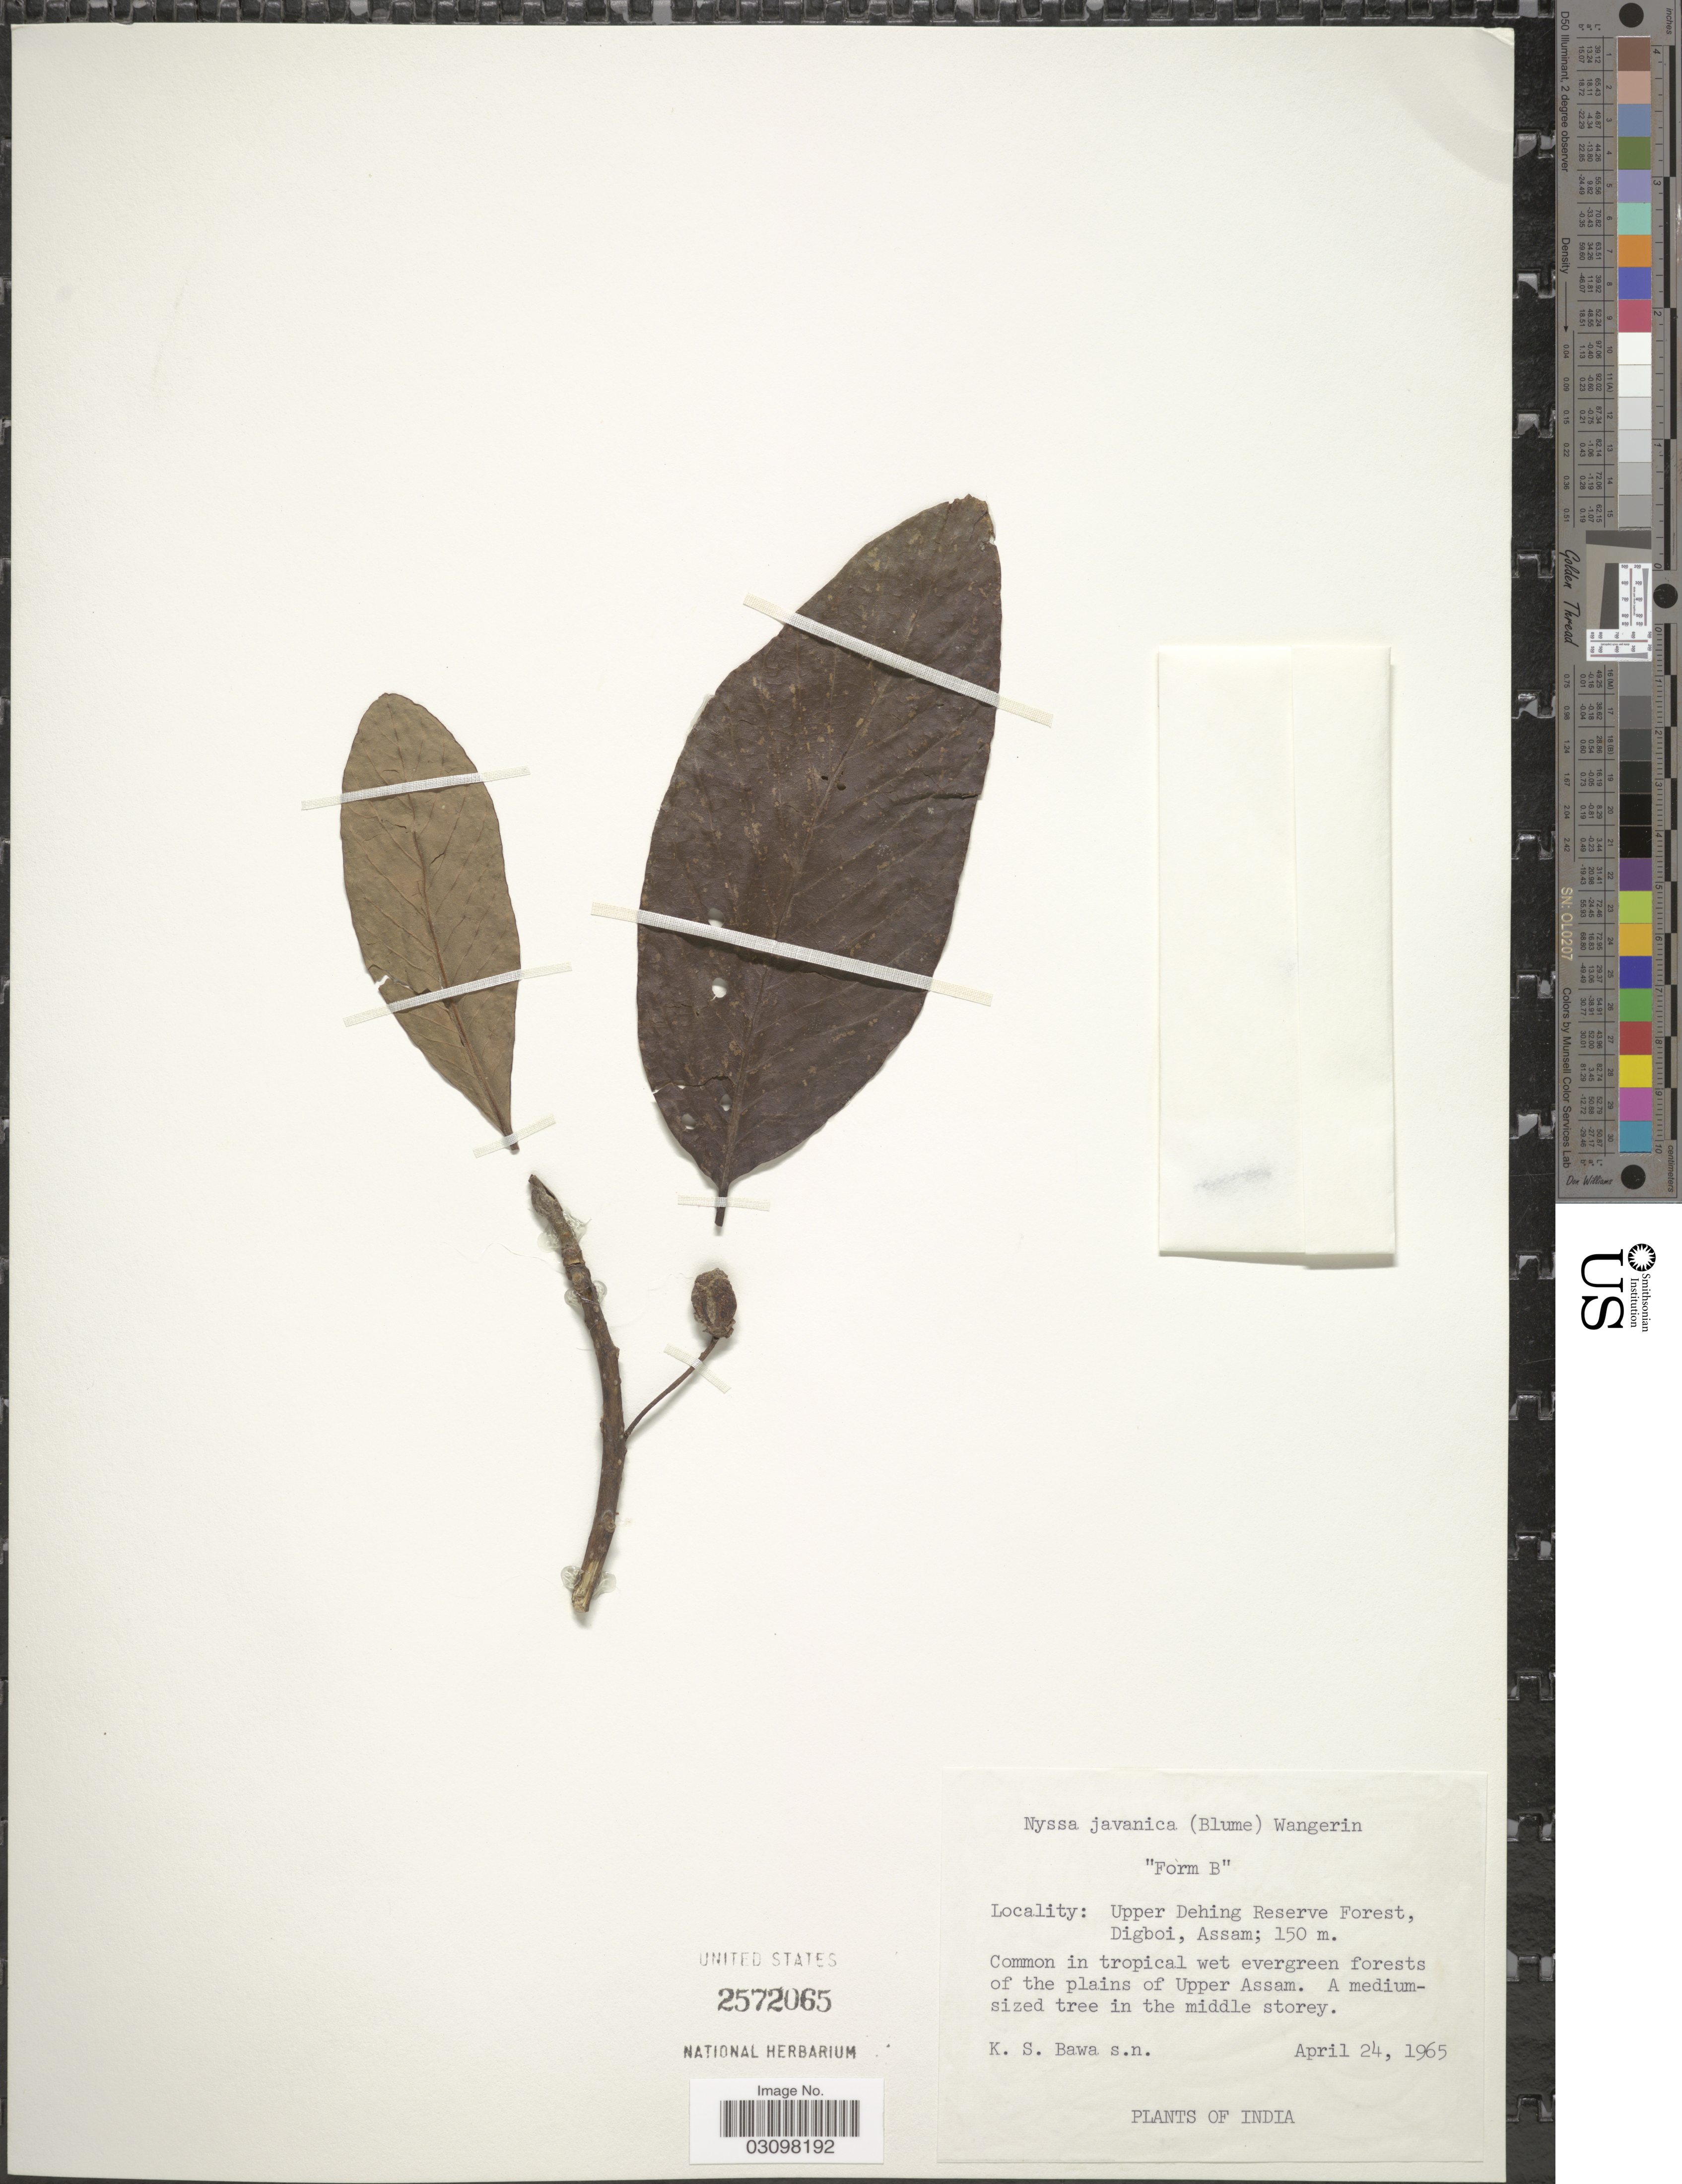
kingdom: Plantae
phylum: Tracheophyta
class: Magnoliopsida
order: Cornales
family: Nyssaceae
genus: Nyssa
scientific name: Nyssa javanica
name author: (Blume) Wangerin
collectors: K. Bawa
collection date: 1965-04-24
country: India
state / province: Assam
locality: Upper Dehing Reserve Forest, Digboi. Common in tropical wet evergreen forests of the plains of Upper Assam.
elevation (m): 150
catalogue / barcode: US 2572065